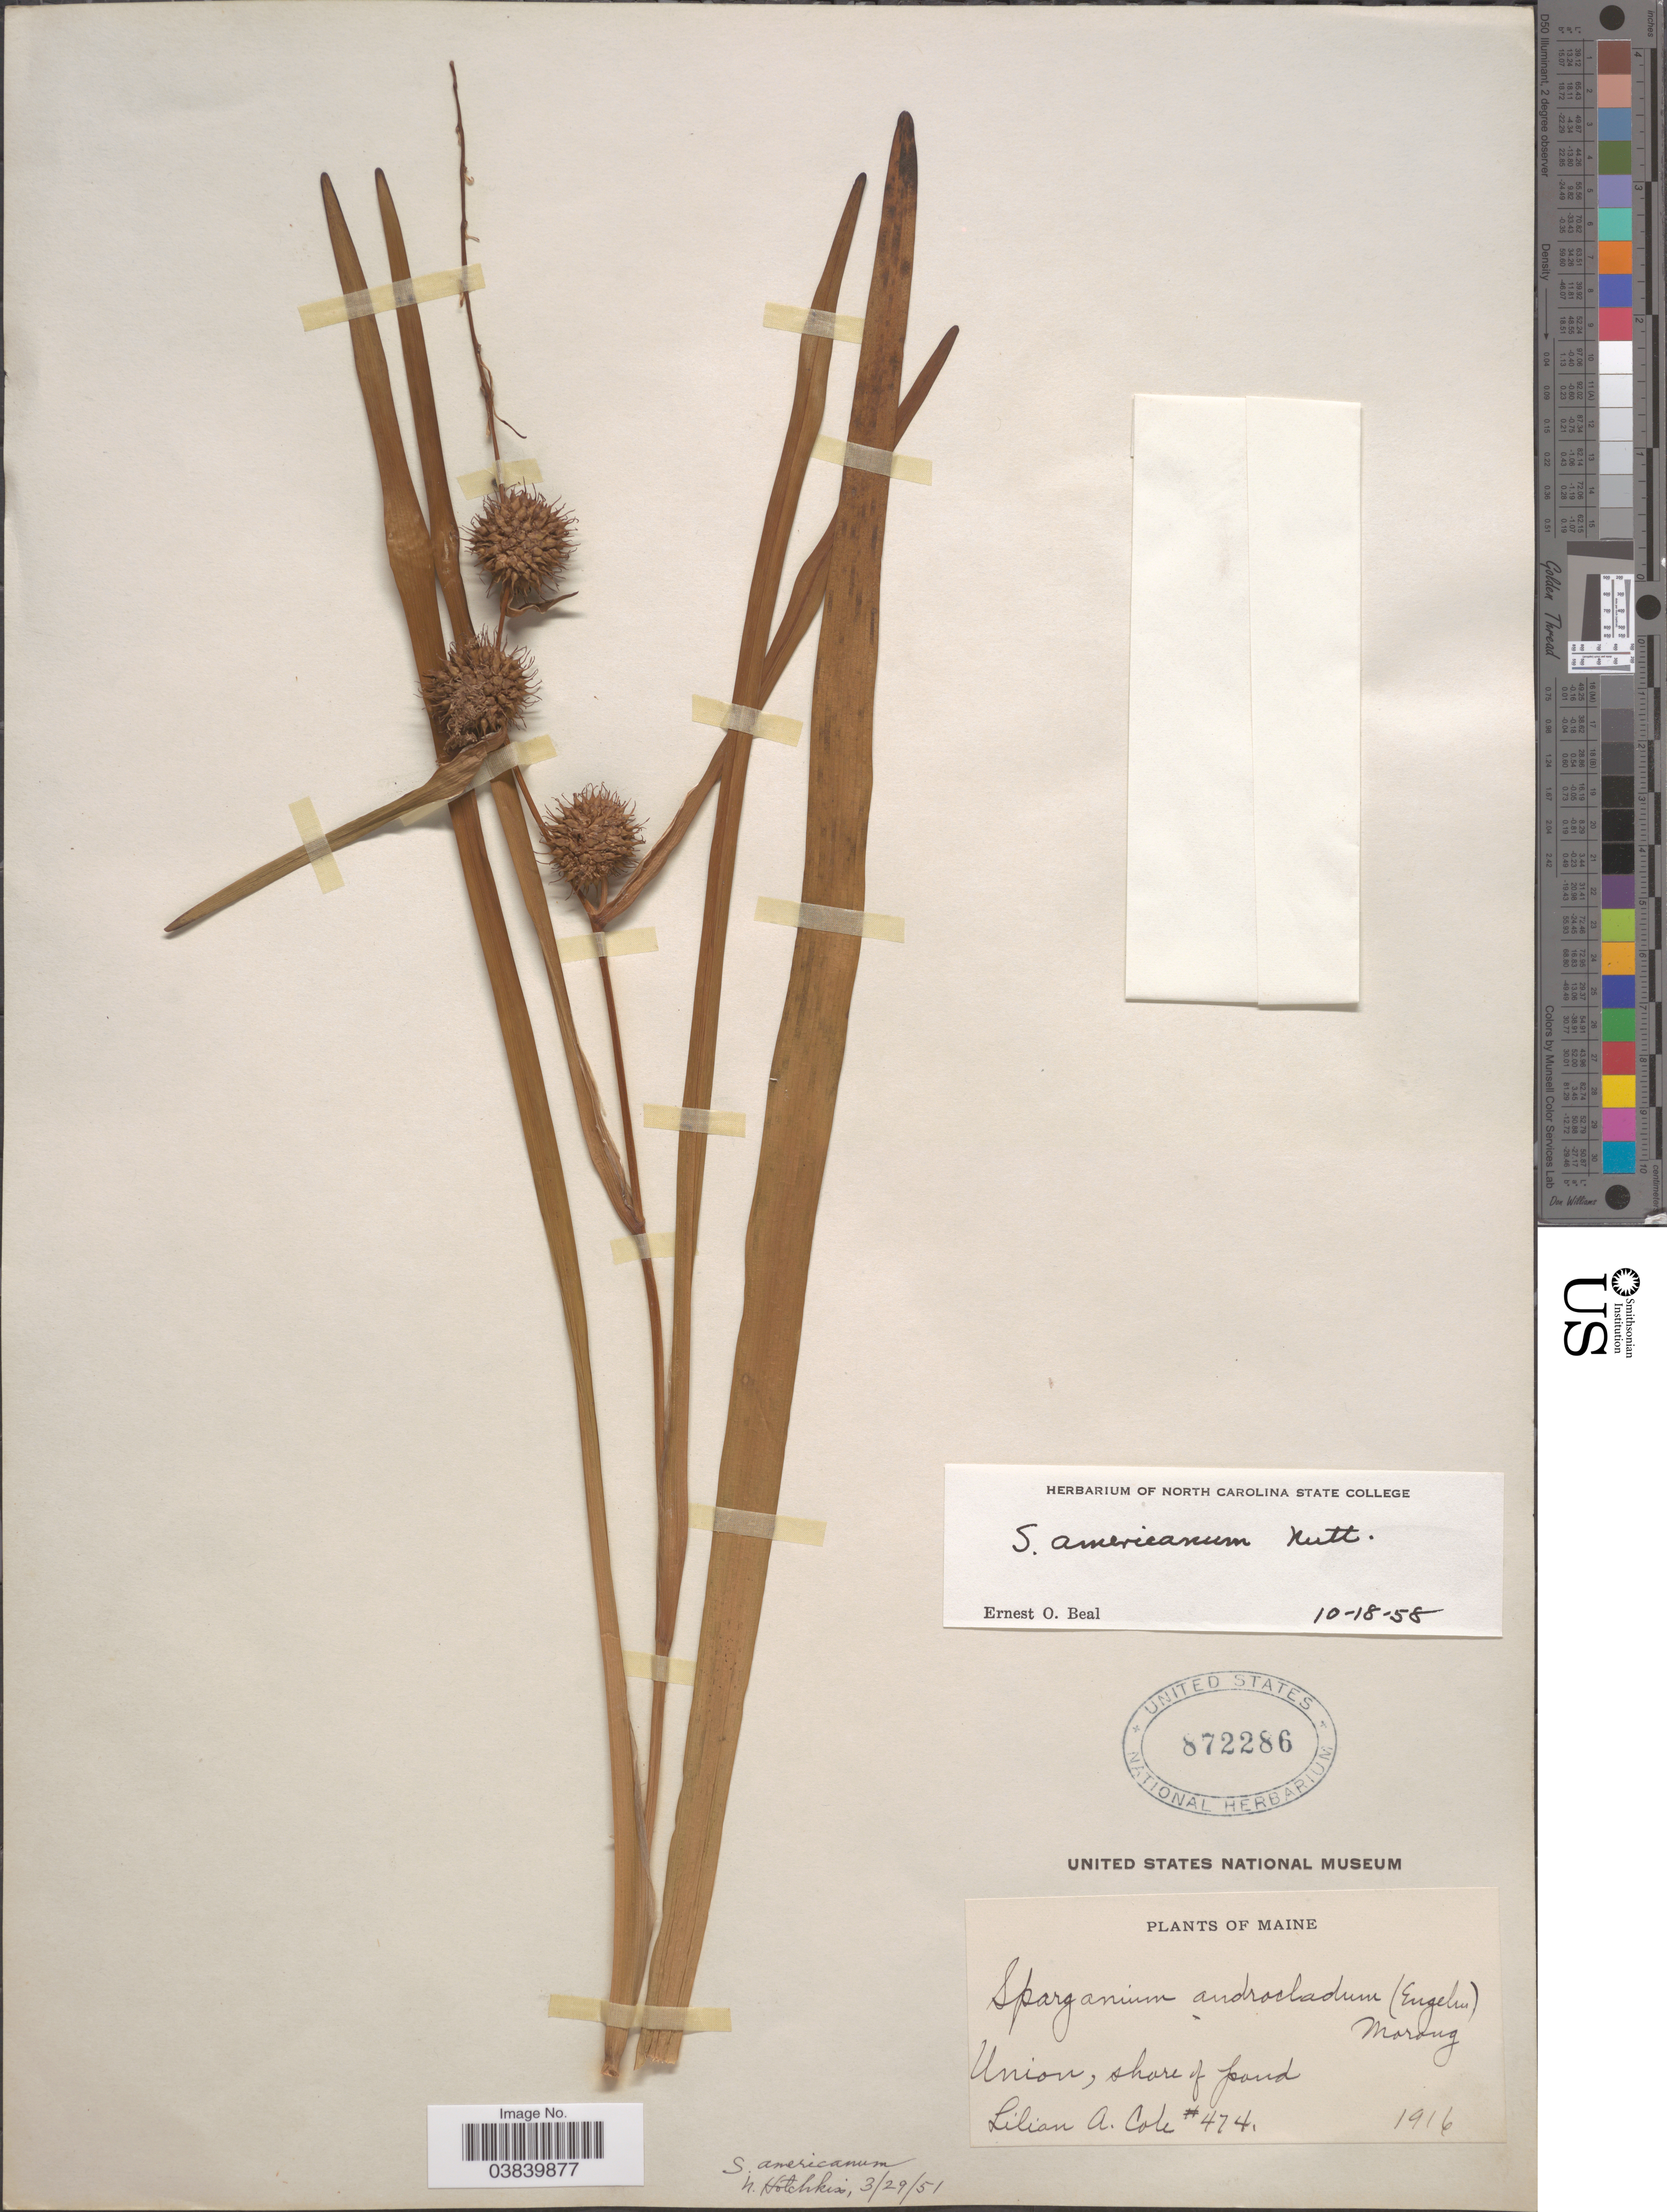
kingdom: Plantae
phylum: Tracheophyta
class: Liliopsida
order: Poales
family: Typhaceae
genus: Sparganium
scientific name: Sparganium americanum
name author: Nutt.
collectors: L. A. Cole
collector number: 474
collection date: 1916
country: United States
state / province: Maine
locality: Union, shore of pond.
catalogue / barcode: US 872286